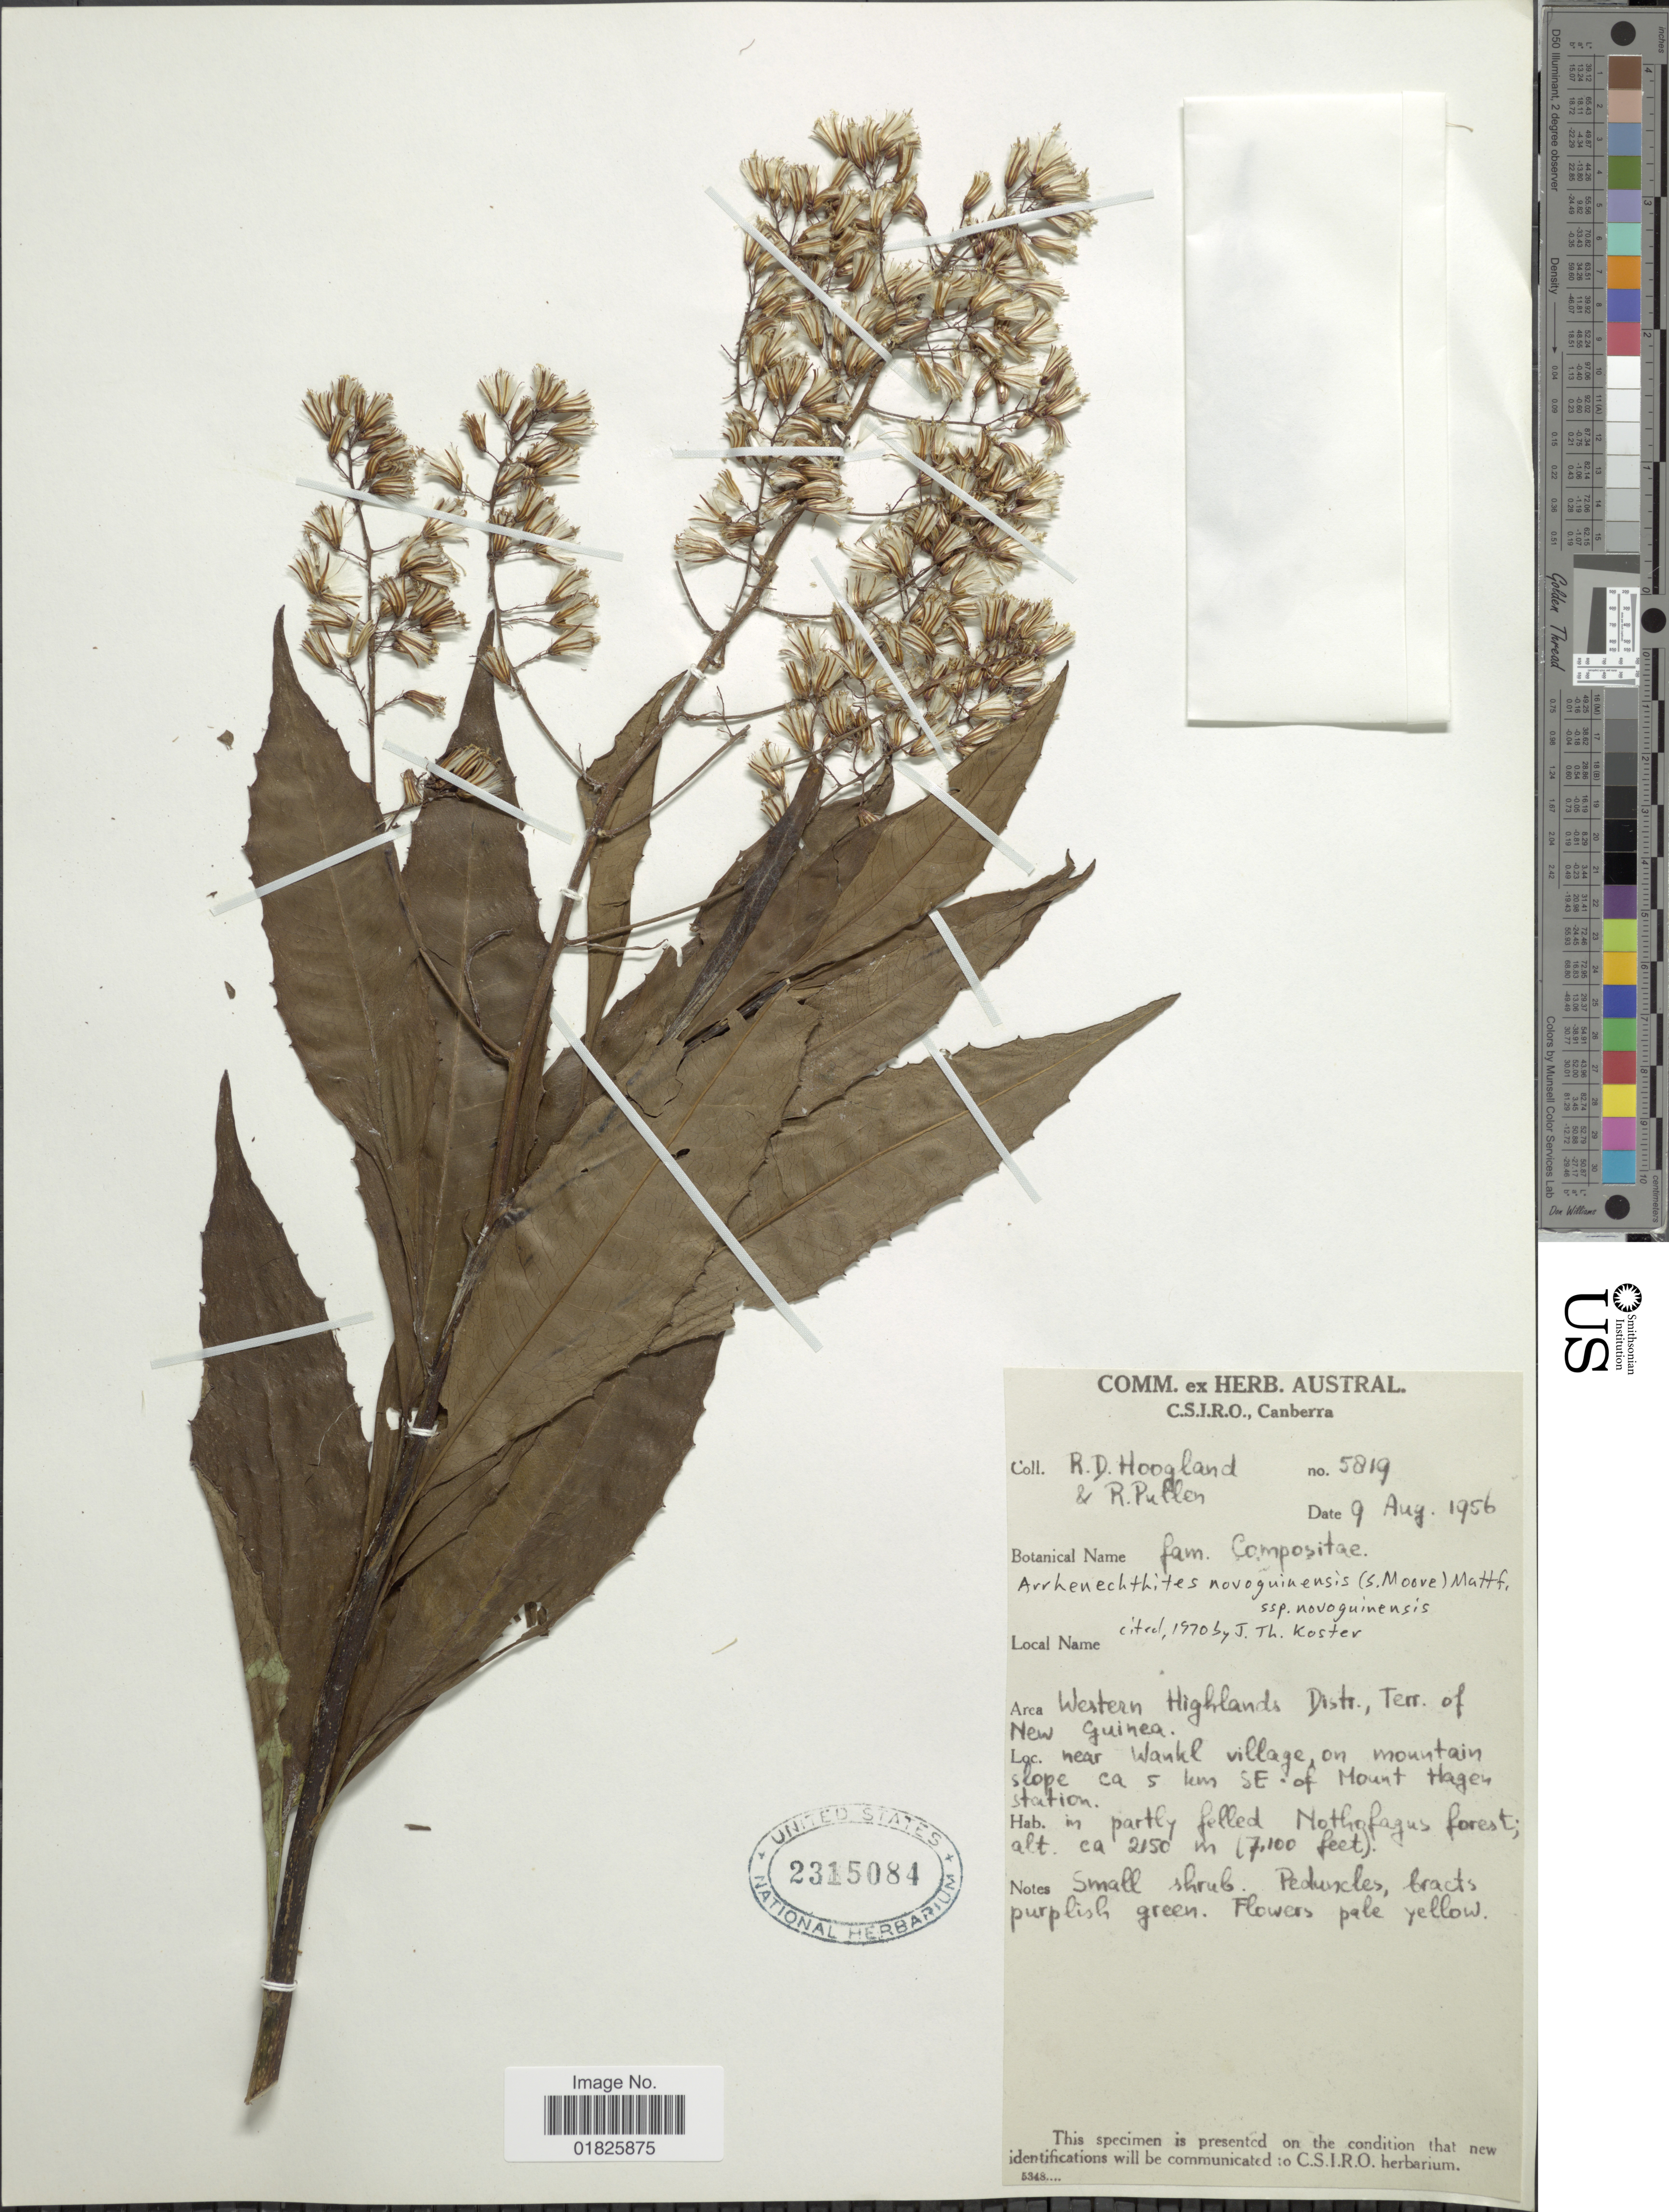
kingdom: Plantae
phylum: Tracheophyta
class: Magnoliopsida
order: Asterales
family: Asteraceae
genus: Arrhenechthites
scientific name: Arrhenechthites novoguineensis subsp. novoguineensis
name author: (S. Moore) Mattf.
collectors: R. D. Hoogland & R. Pullen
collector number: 5918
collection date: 1956-08-09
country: Papua New Guinea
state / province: Western Highlands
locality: Terr. of New Guinea, near Wankl village on mountain slope ca 5 km SE of Mount Hagen station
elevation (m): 2150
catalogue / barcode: US 2315084